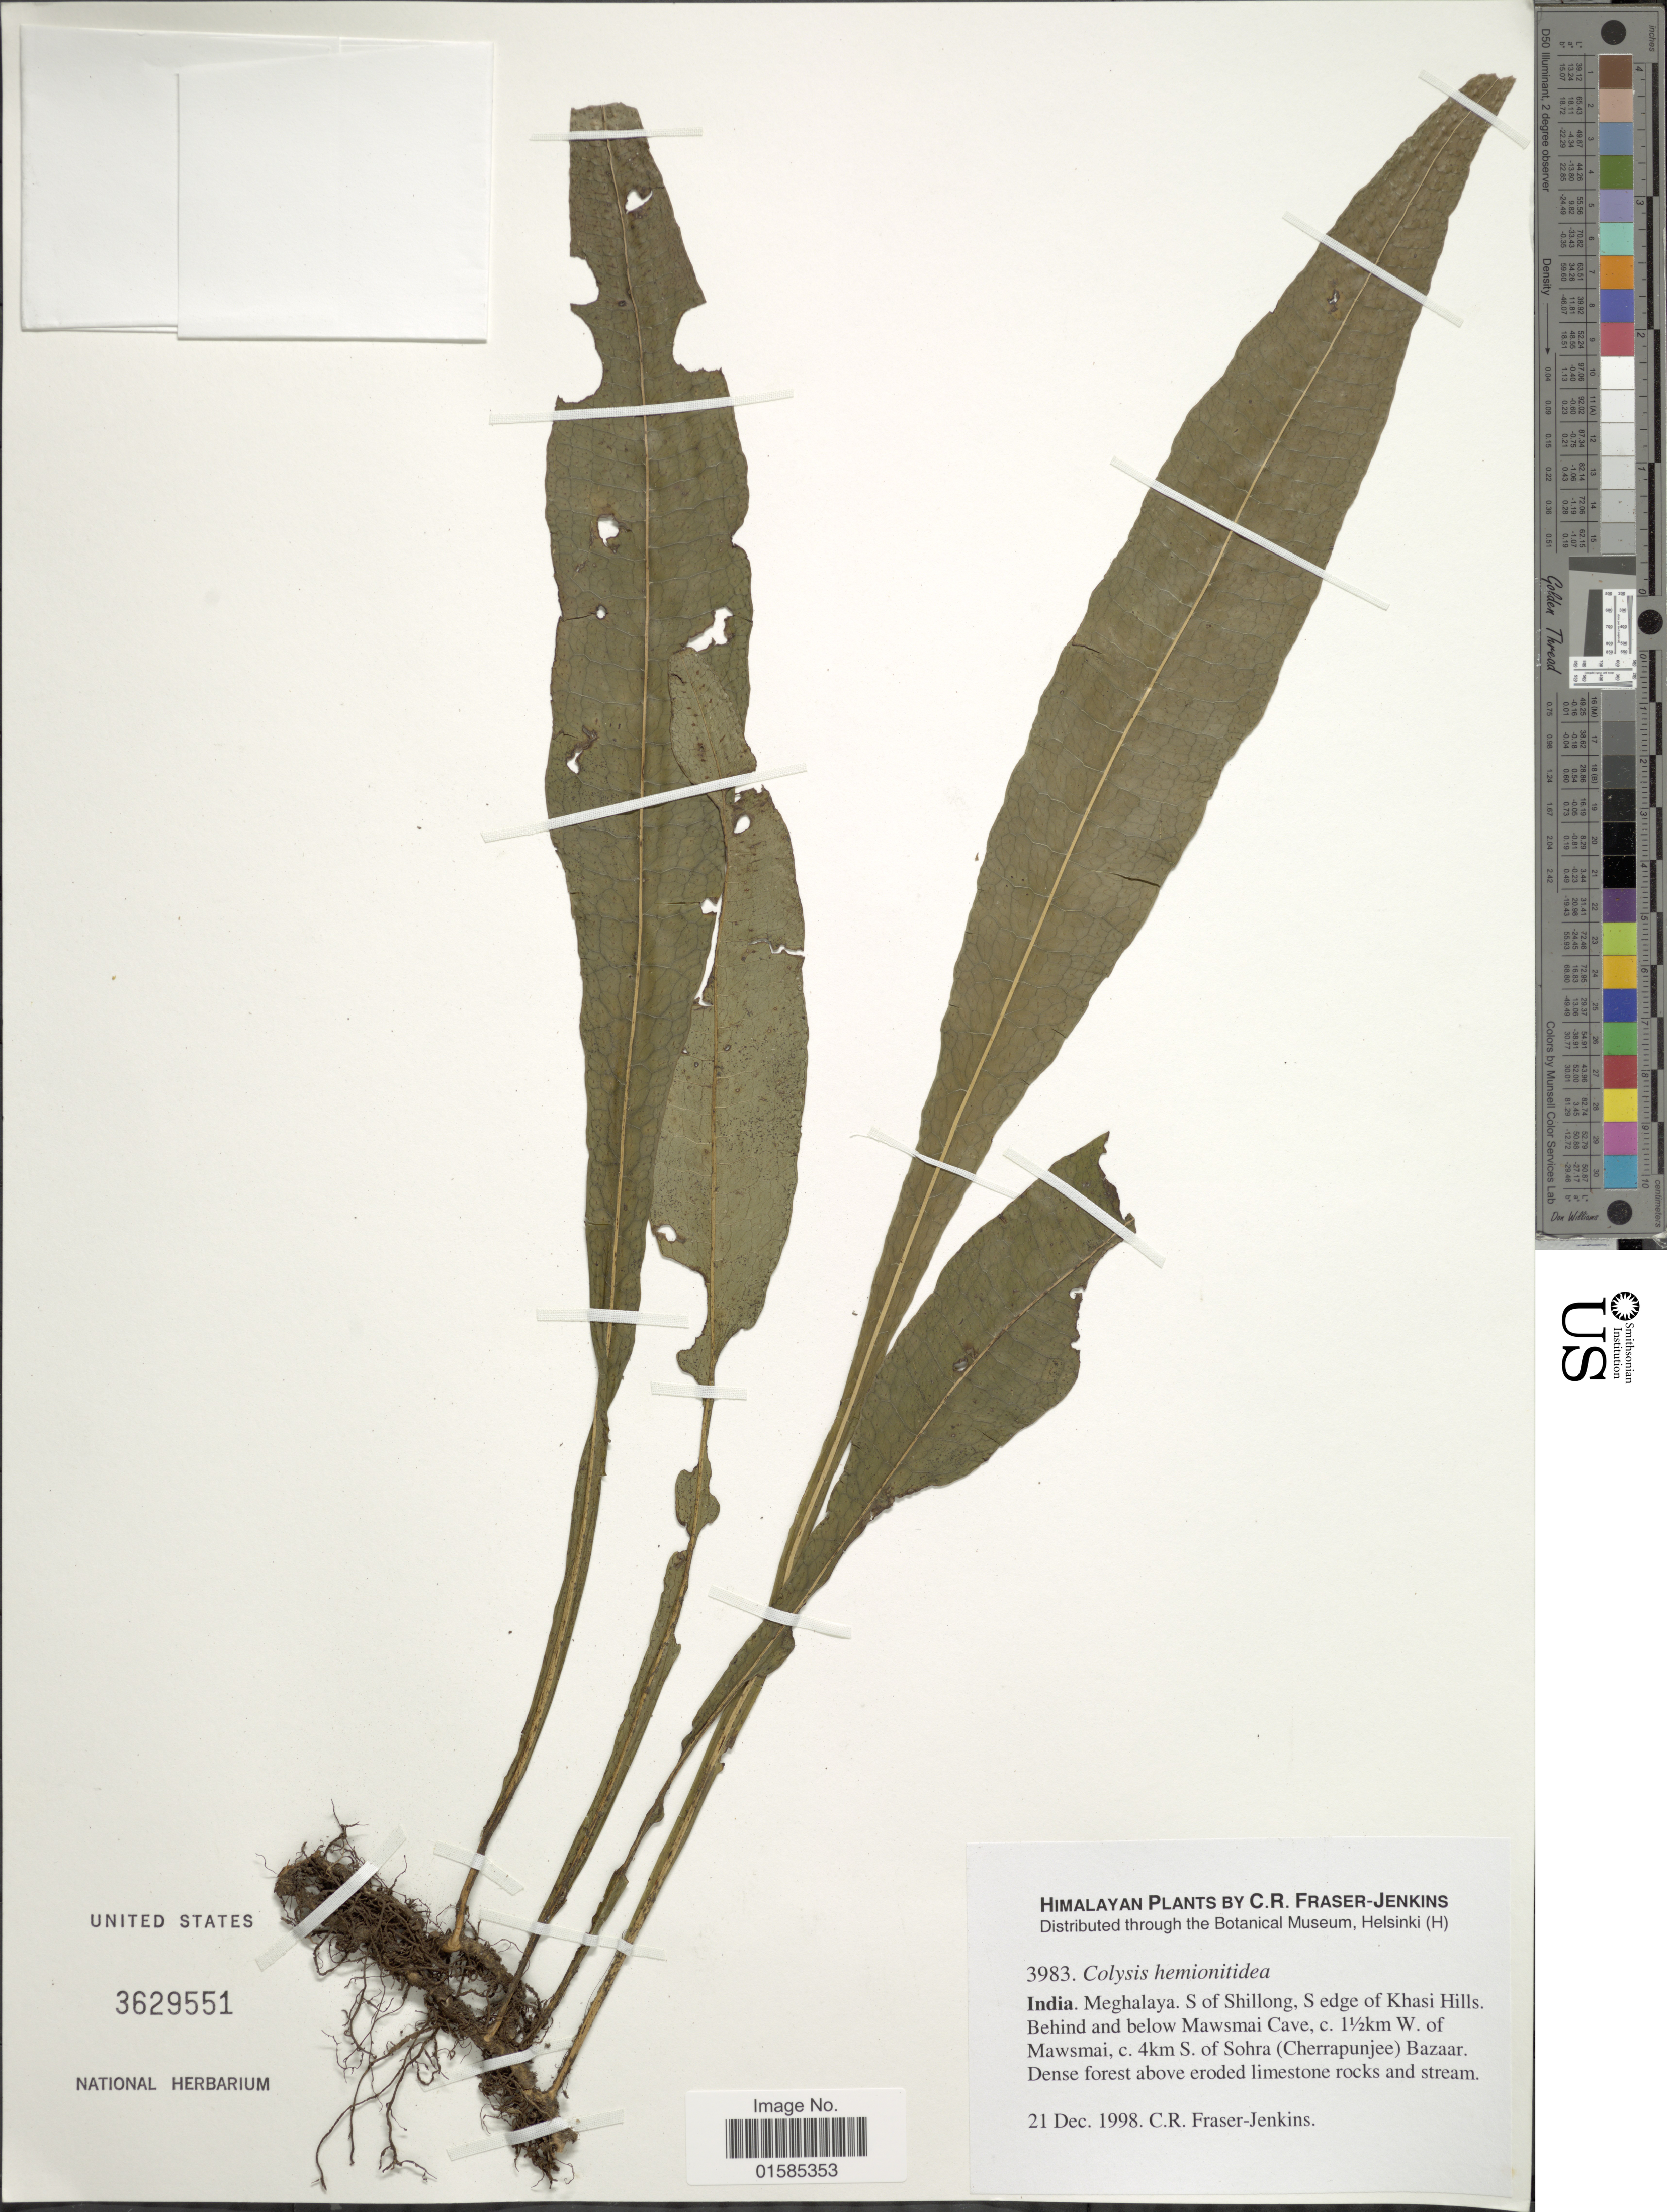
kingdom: Plantae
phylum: Tracheophyta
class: Polypodiopsida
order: Polypodiales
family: Polypodiaceae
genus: Leptochilus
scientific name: Leptochilus hemionitideus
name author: (C. Presl) Noot.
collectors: C. R. Fraser-Jenkins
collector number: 3983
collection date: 1998-12-21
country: India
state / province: Meghalaya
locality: India, Meghalaya. S of Shillong, S edge of Khasi Hills. Behind and below Mawsmai Cave, c. 1 1/2km W. of Mawsmai, c. 4 km S. of Sohra (Cherrapunjee) Bazaar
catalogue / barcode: US 3629551